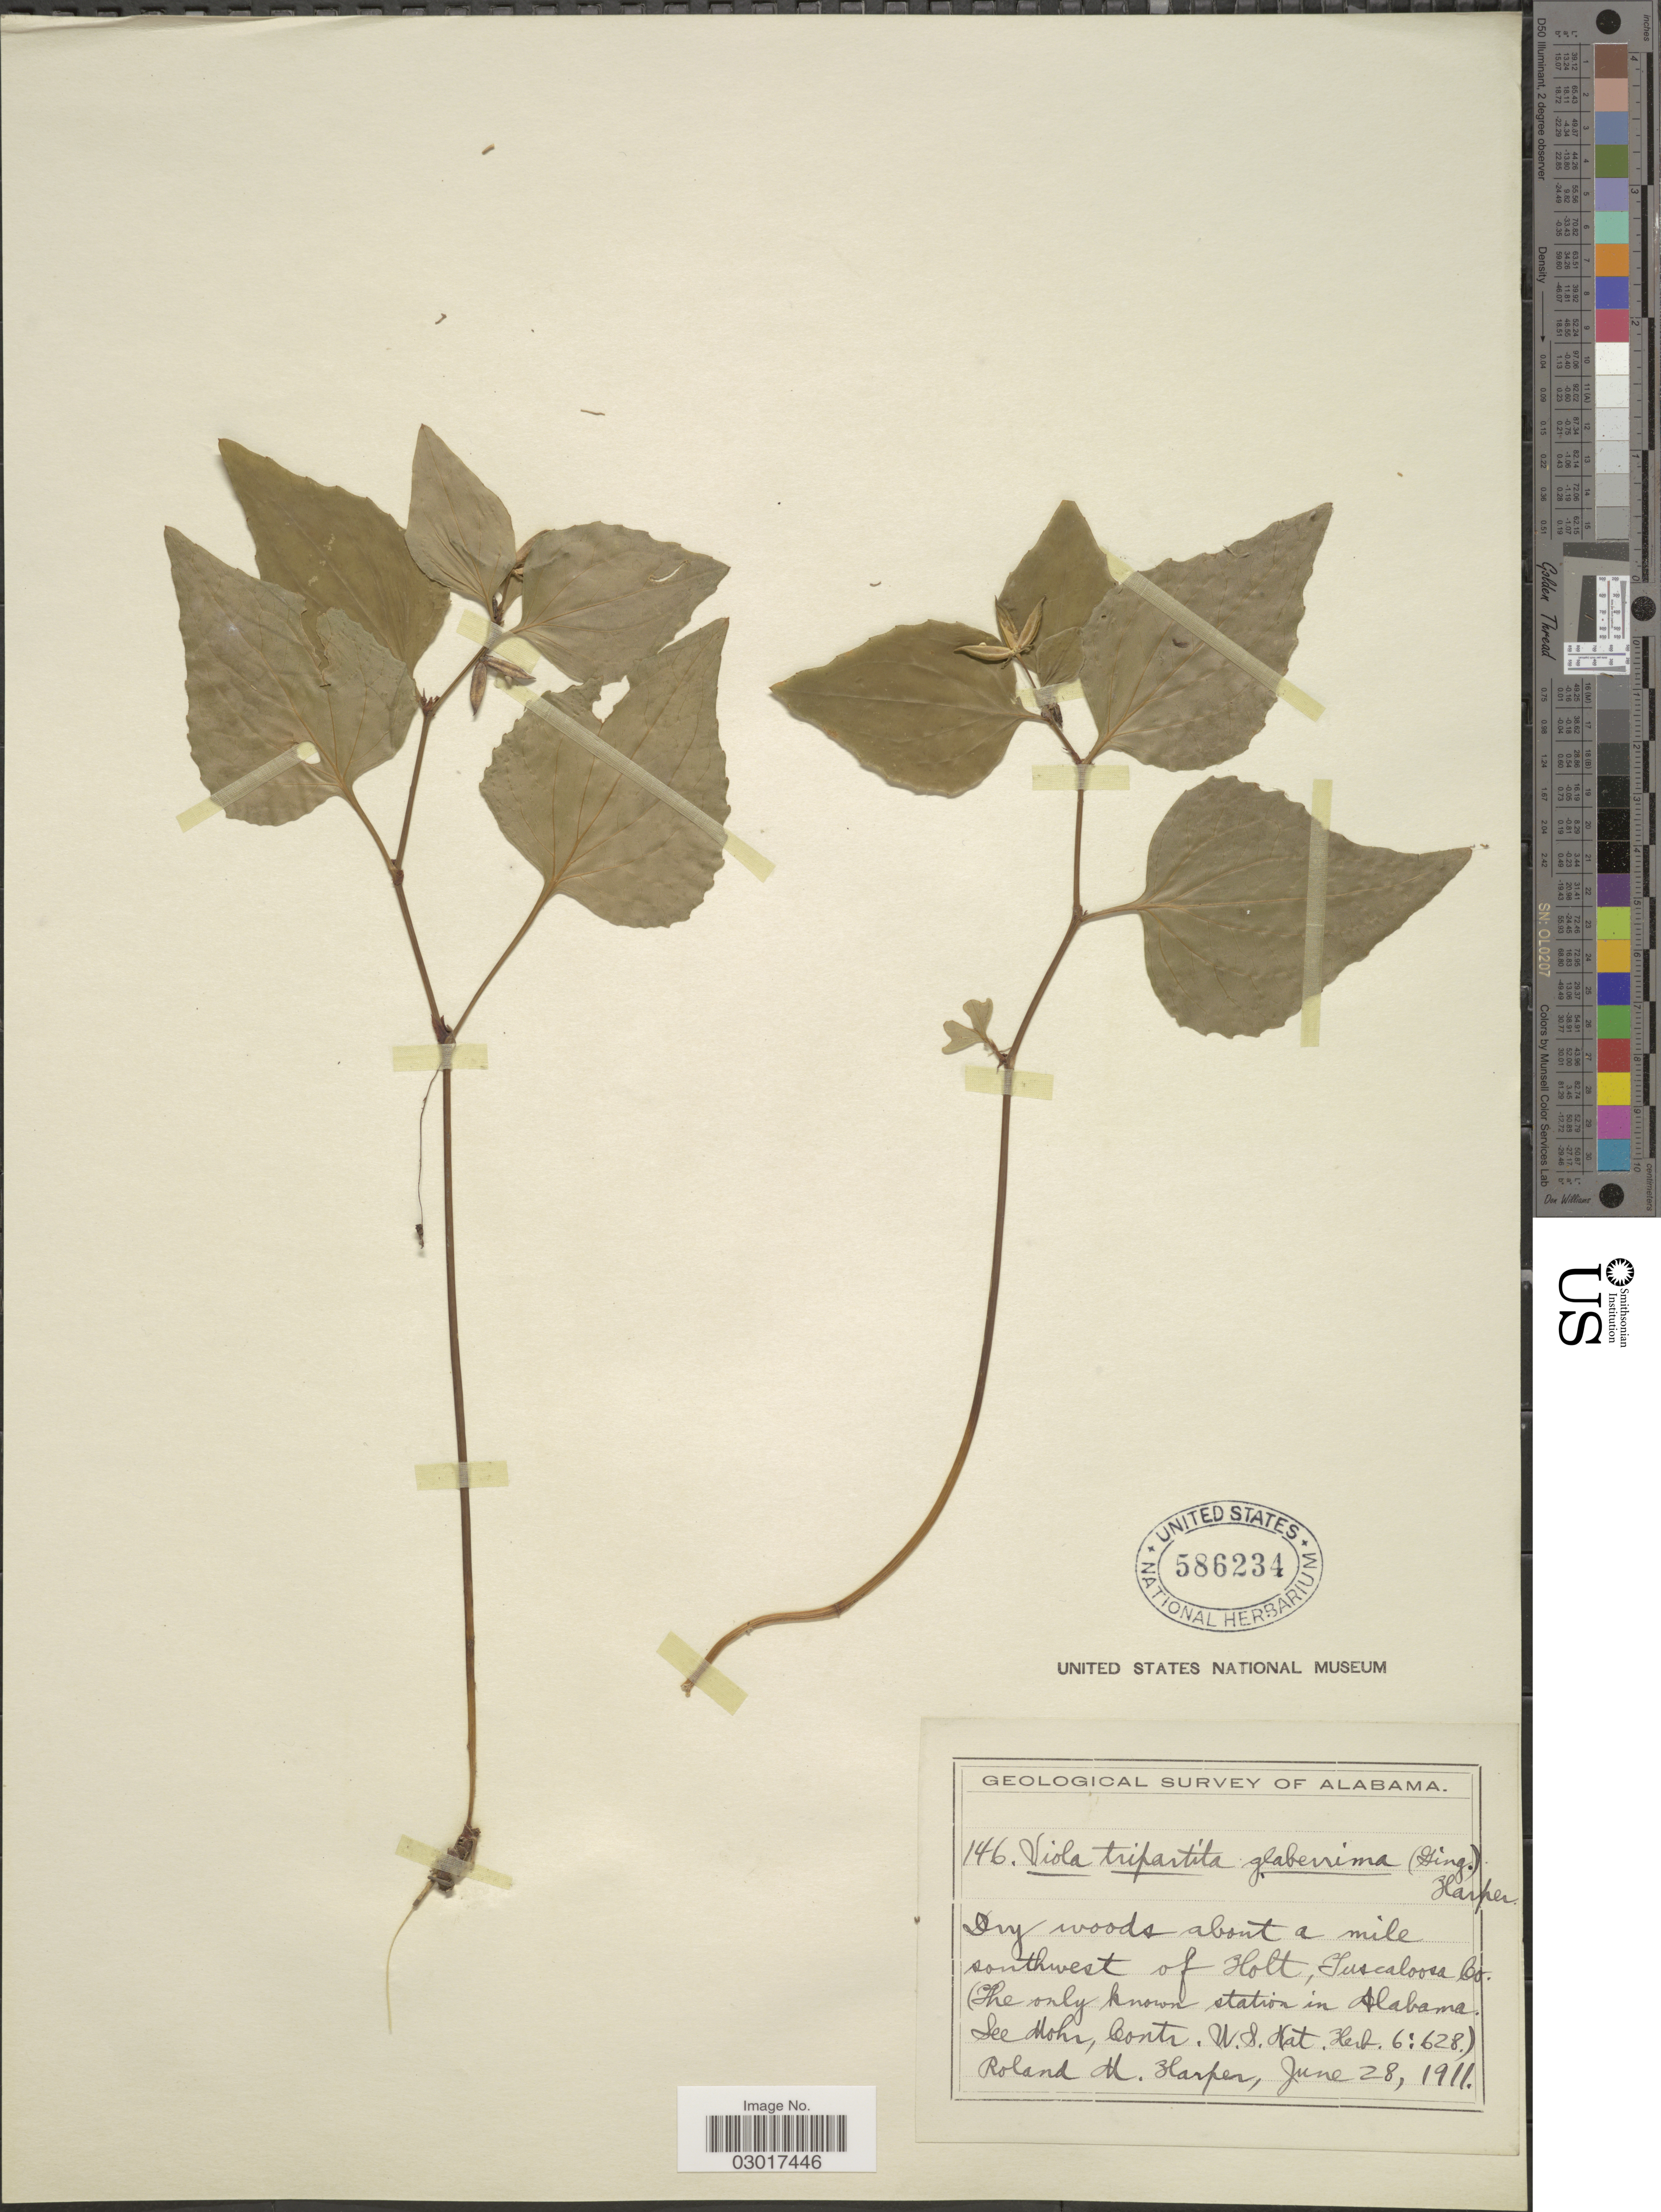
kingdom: Plantae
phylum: Tracheophyta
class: Magnoliopsida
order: Malpighiales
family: Violaceae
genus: Viola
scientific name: Viola tripartita var. glaberrima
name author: (Ging.) R.M. Harper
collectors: R. Harper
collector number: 146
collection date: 1911-06-28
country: United States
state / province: Alabama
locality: Dry woods about a mile southwest of Holt, Tuscaloosa Co.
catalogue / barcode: US 586234